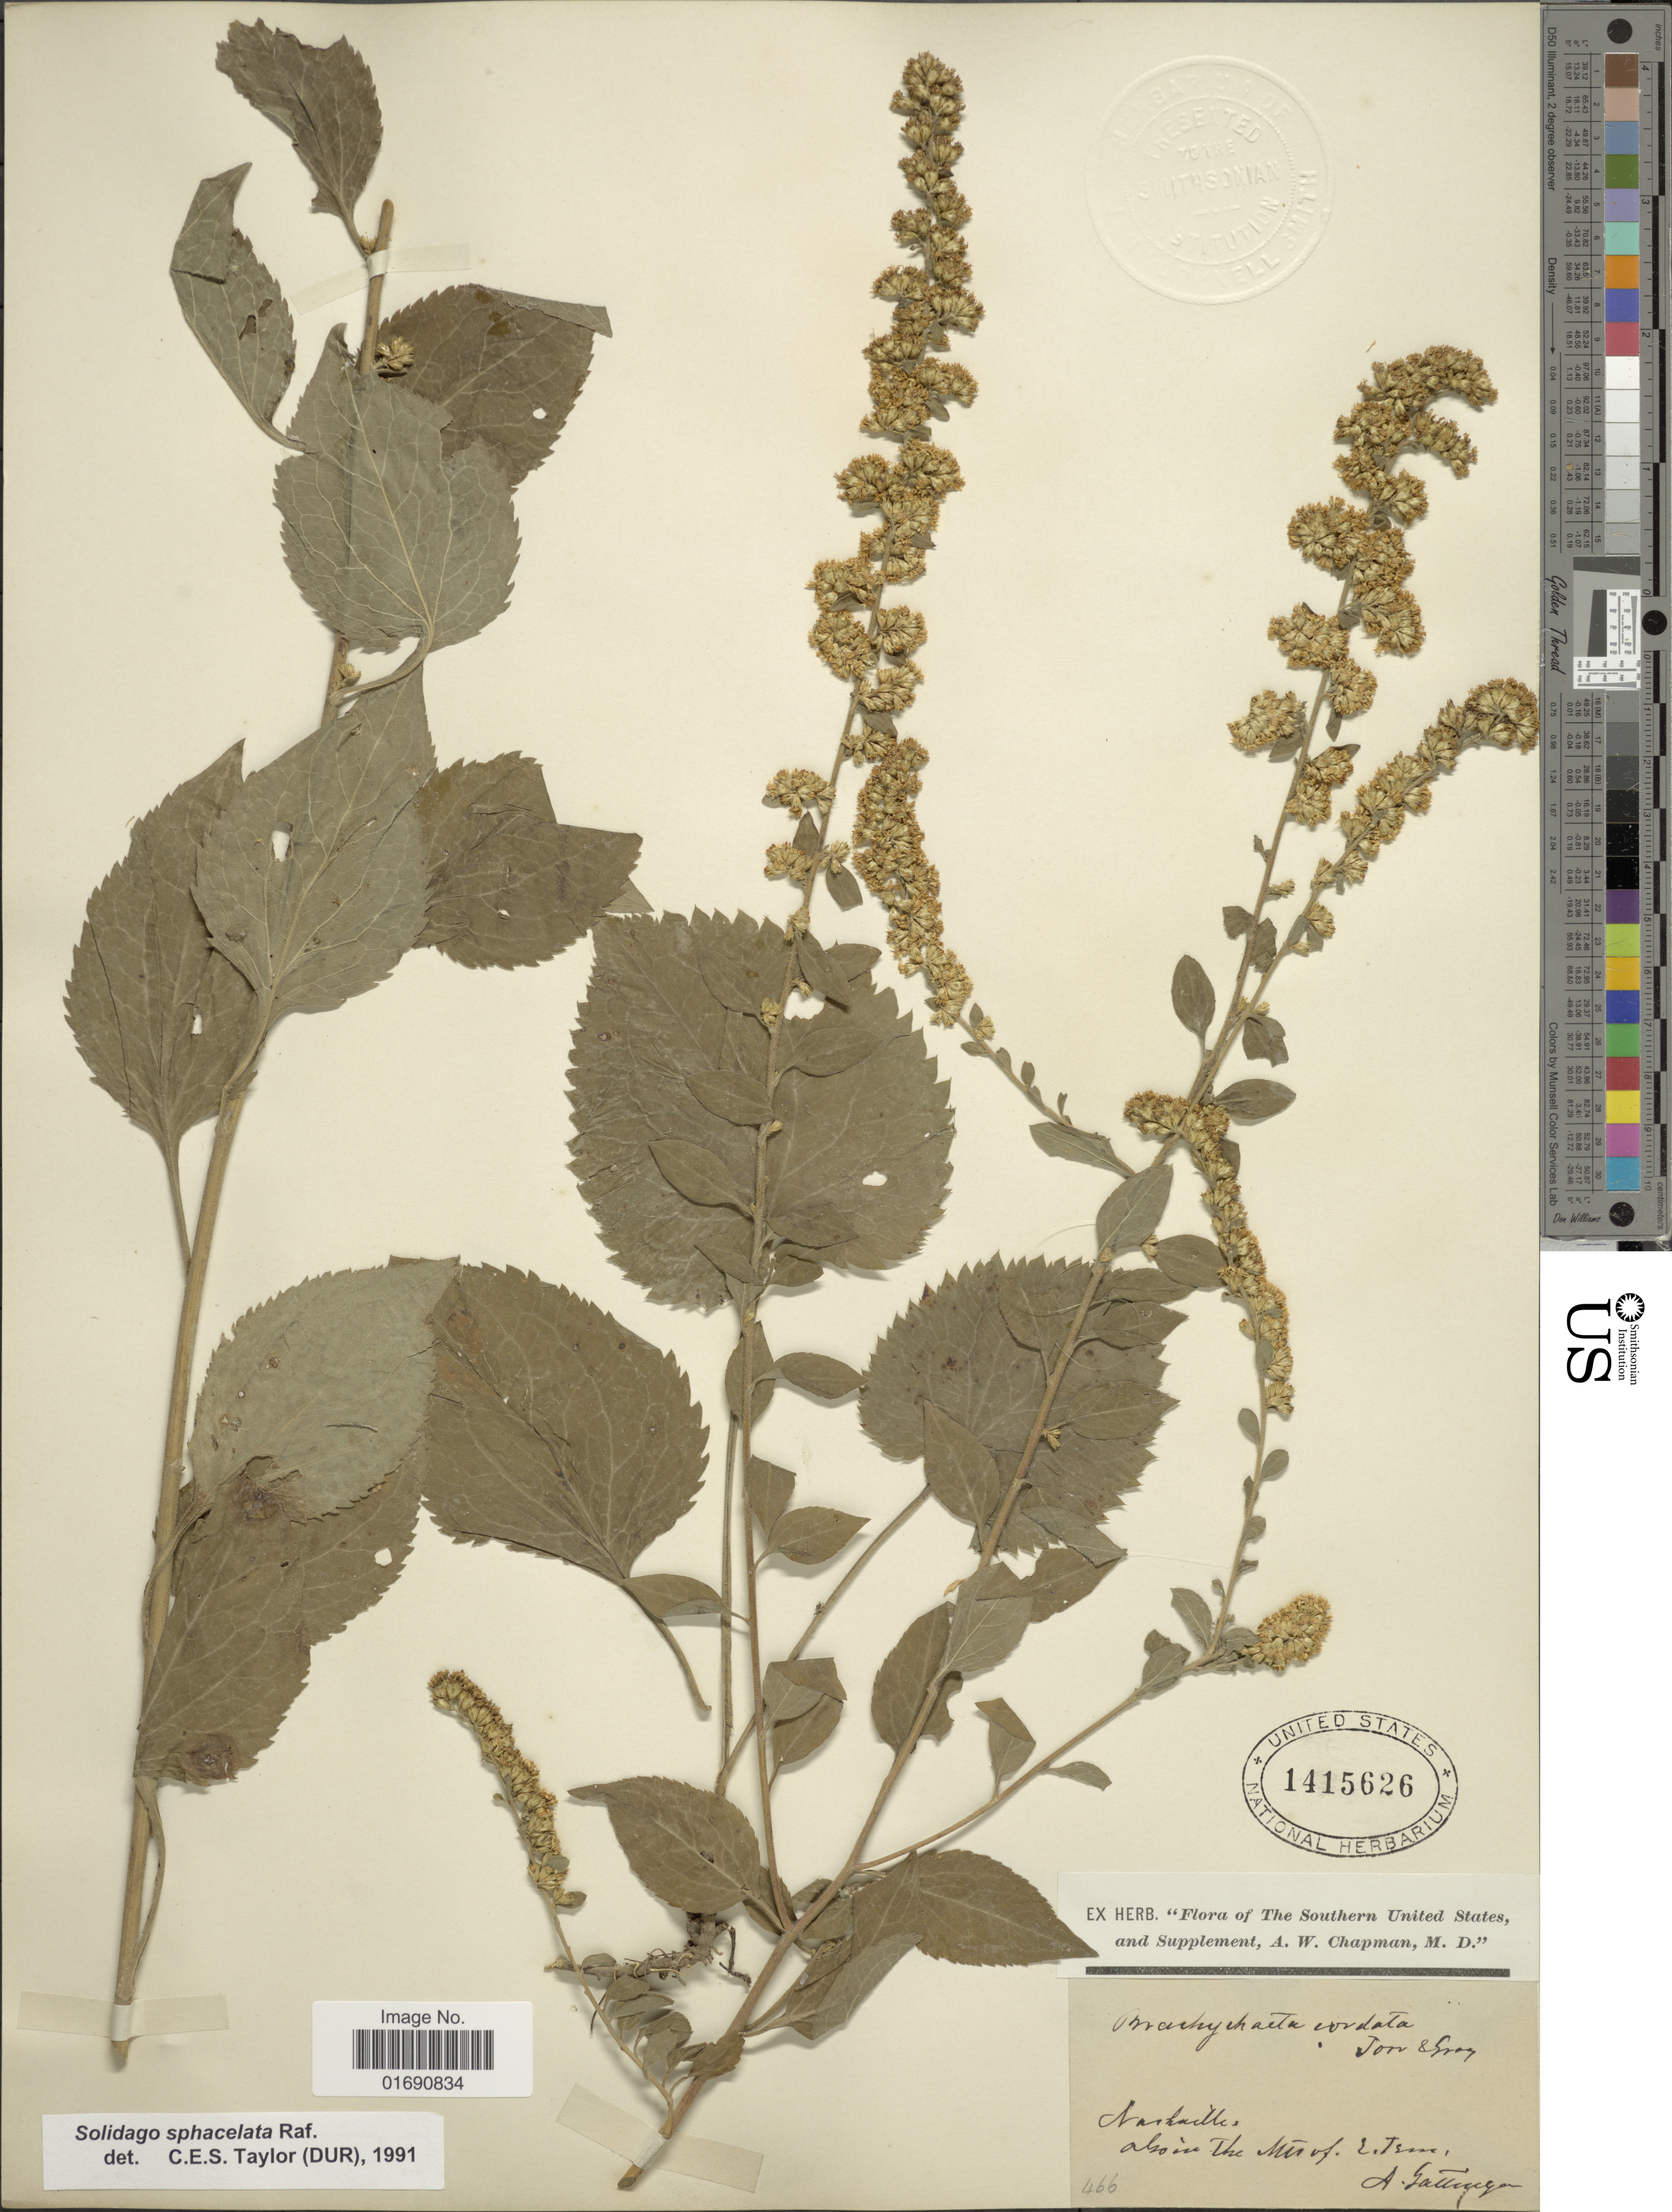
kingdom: Plantae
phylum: Tracheophyta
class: Magnoliopsida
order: Asterales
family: Asteraceae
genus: Solidago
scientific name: Solidago sphacelata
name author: Raf.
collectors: A. Gattinger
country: United States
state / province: Tennessee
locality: Nashville, also in the Nes of E. Tenn.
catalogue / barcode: US 1415626